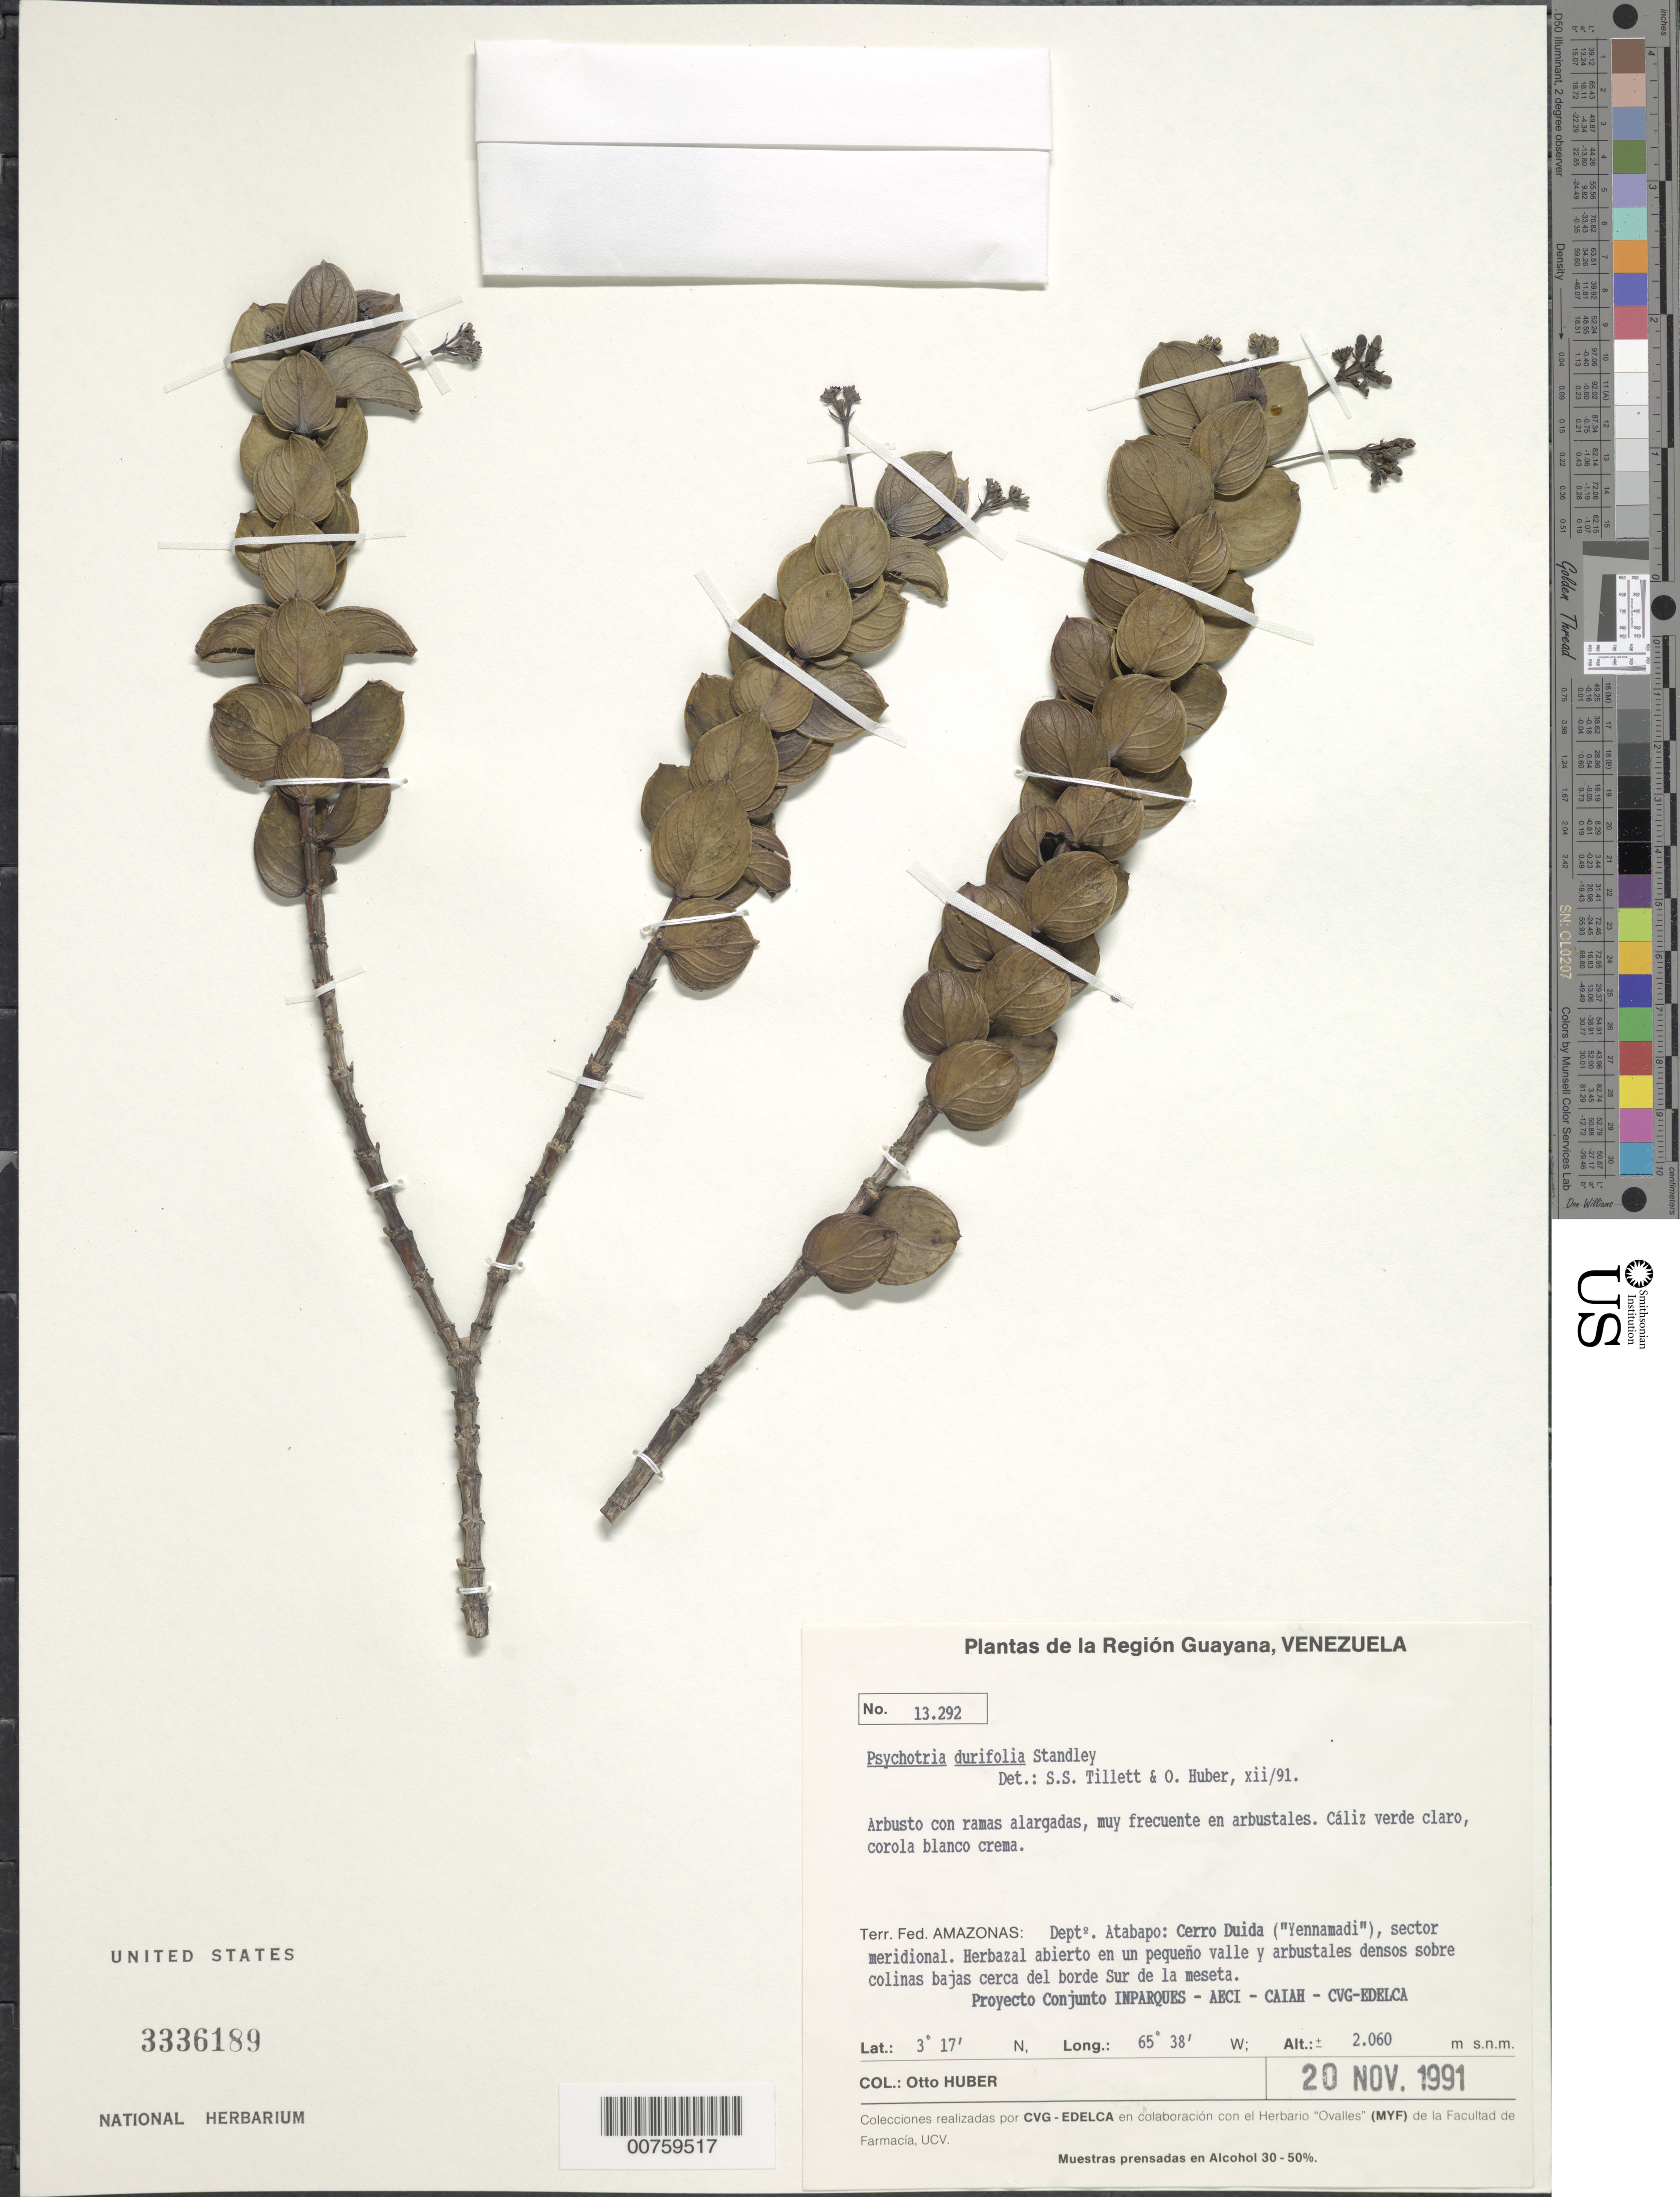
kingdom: Plantae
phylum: Tracheophyta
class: Magnoliopsida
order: Gentianales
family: Rubiaceae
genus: Psychotria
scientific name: Psychotria durifolia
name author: Standl.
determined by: Tillett, S. S.; Huber, O.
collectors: O. Huber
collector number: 13292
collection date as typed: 20-Nov-91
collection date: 1991-11-20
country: Venezuela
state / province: Amazonas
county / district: Atabapo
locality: Cerro Duida ("Yennamadi"), sector meridional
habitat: Arbustales; Herbazal abierto en un pequeno valle y arbustales densos sobre colina bajas cerca dl bored del Sur de la meseta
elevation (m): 2060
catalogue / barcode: US 3336189